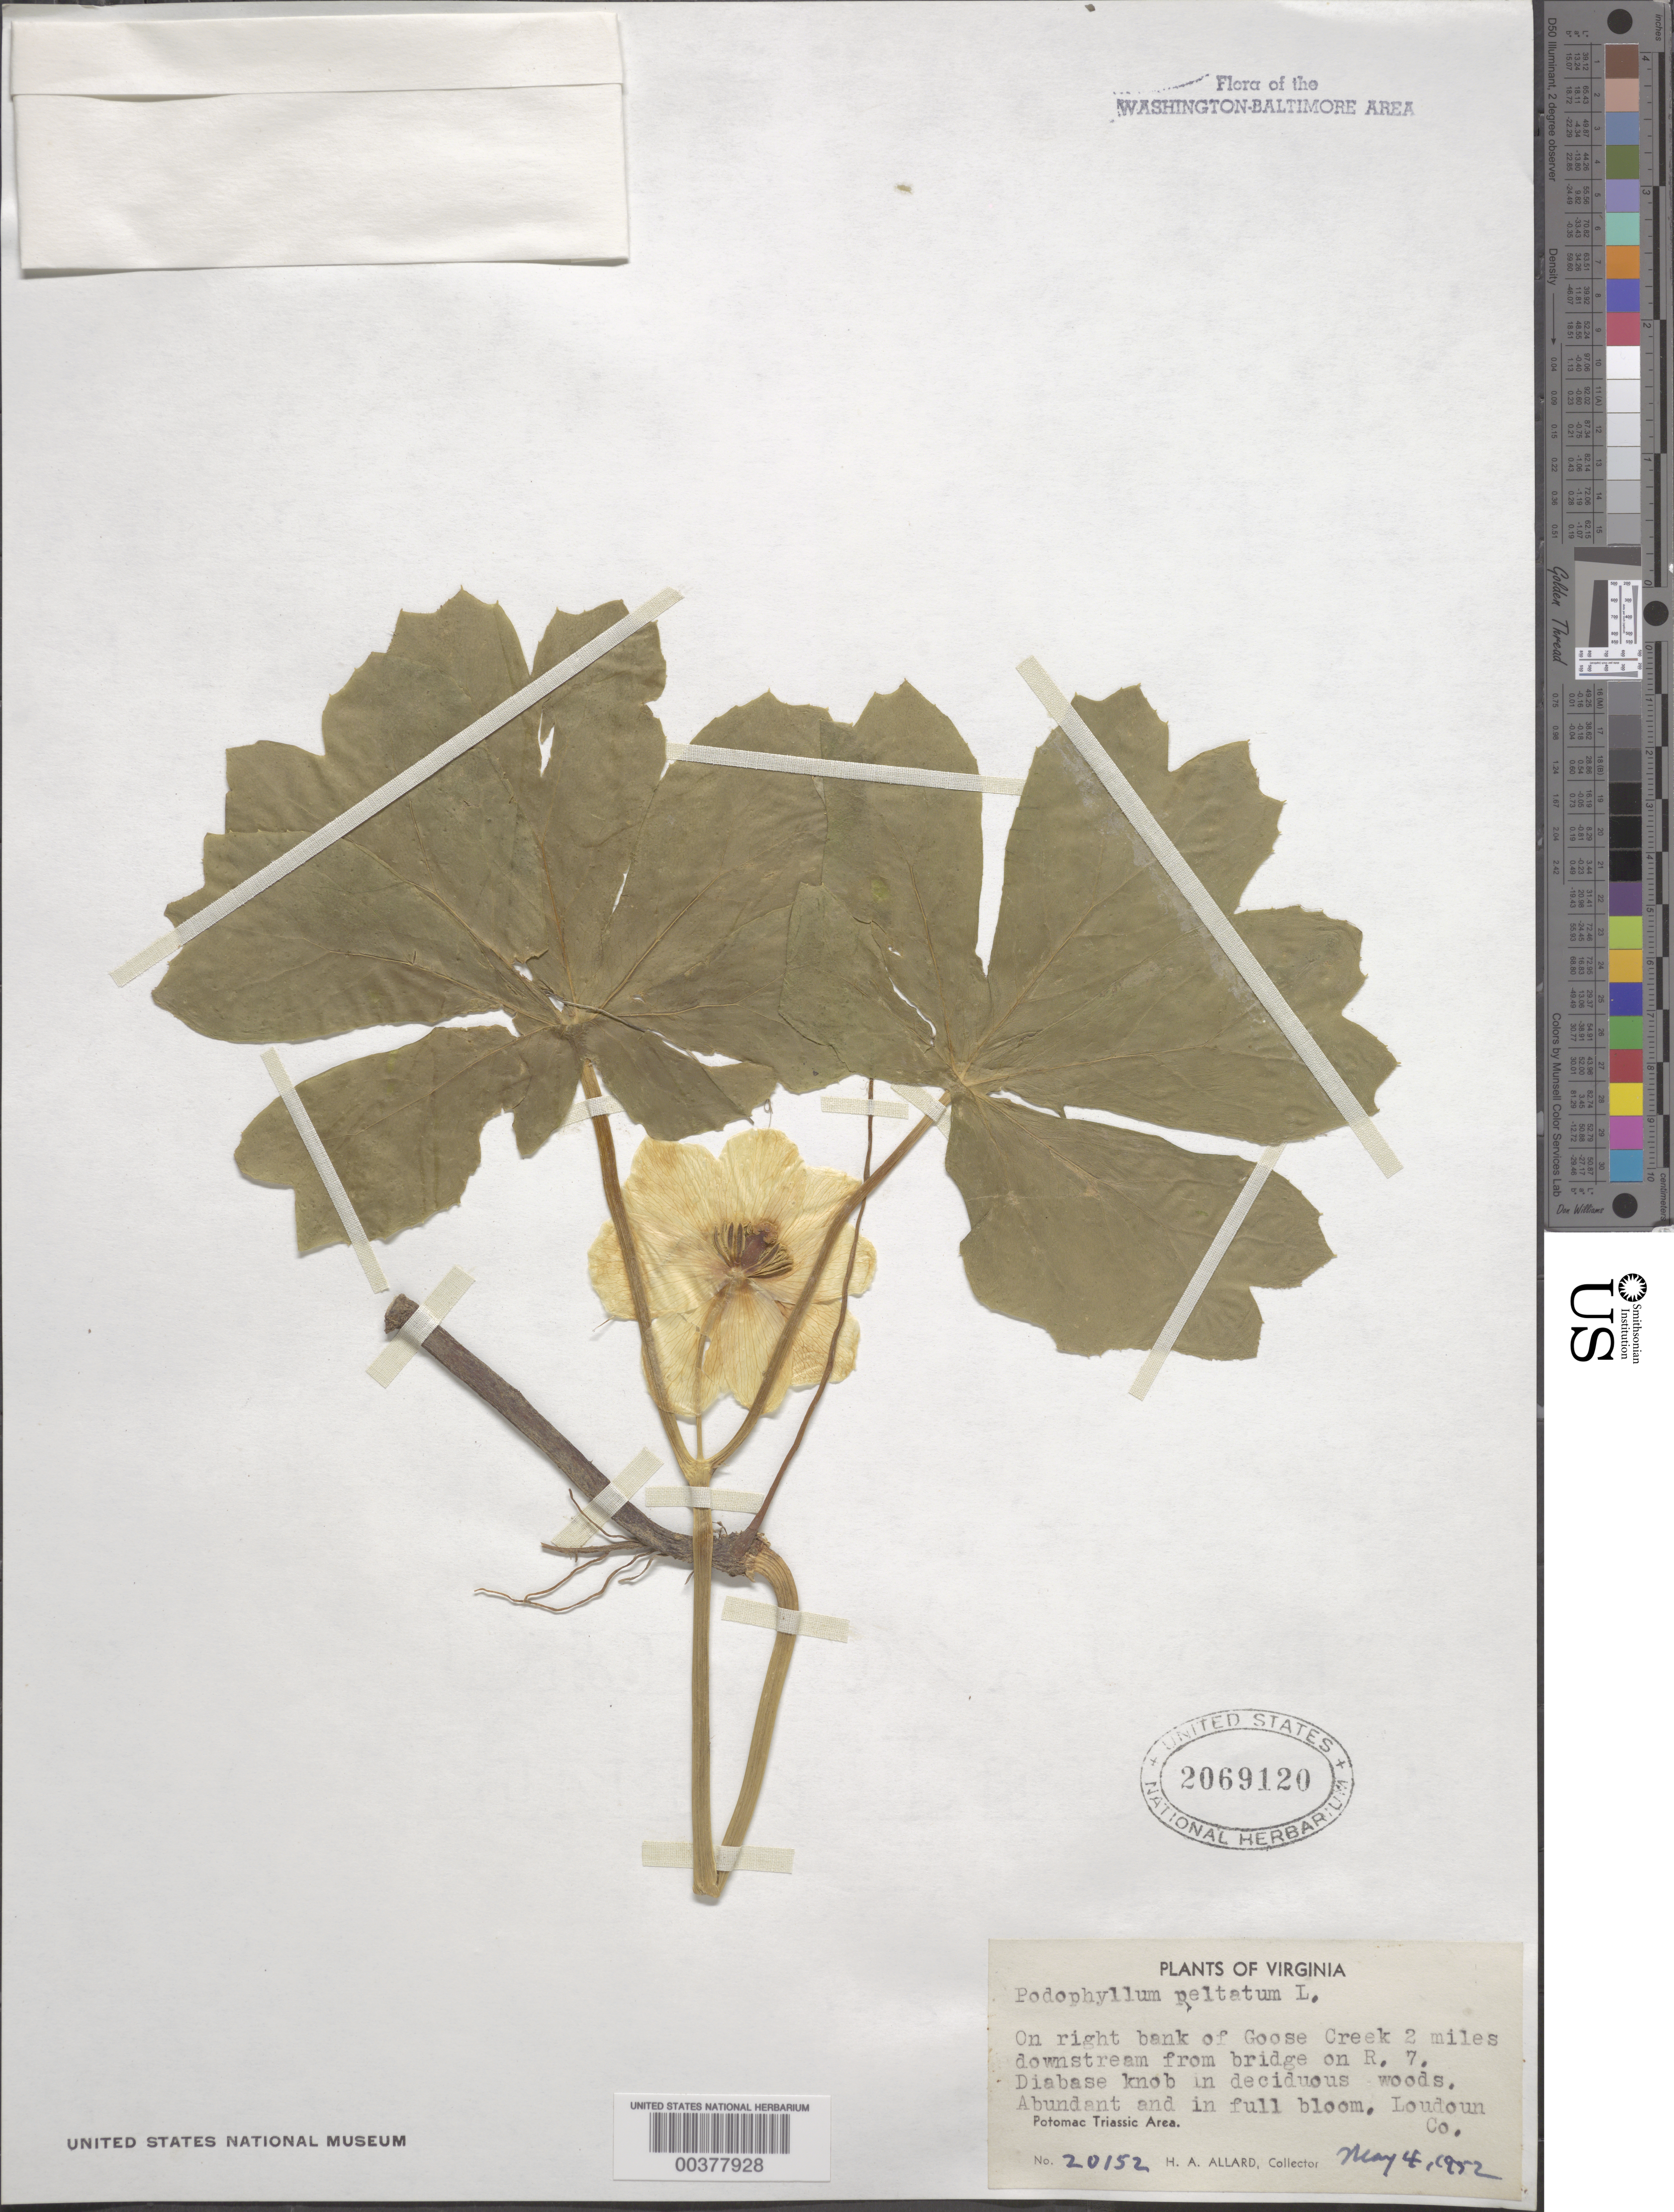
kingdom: Plantae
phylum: Tracheophyta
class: Magnoliopsida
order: Ranunculales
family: Berberidaceae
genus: Podophyllum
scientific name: Podophyllum peltatum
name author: L.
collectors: H. A. Allard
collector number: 20152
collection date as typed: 04 May 1952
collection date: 1952-05-04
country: United States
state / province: Virginia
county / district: Loudoun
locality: Goose Creek, near Route 7 Bridge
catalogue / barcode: US 2069120